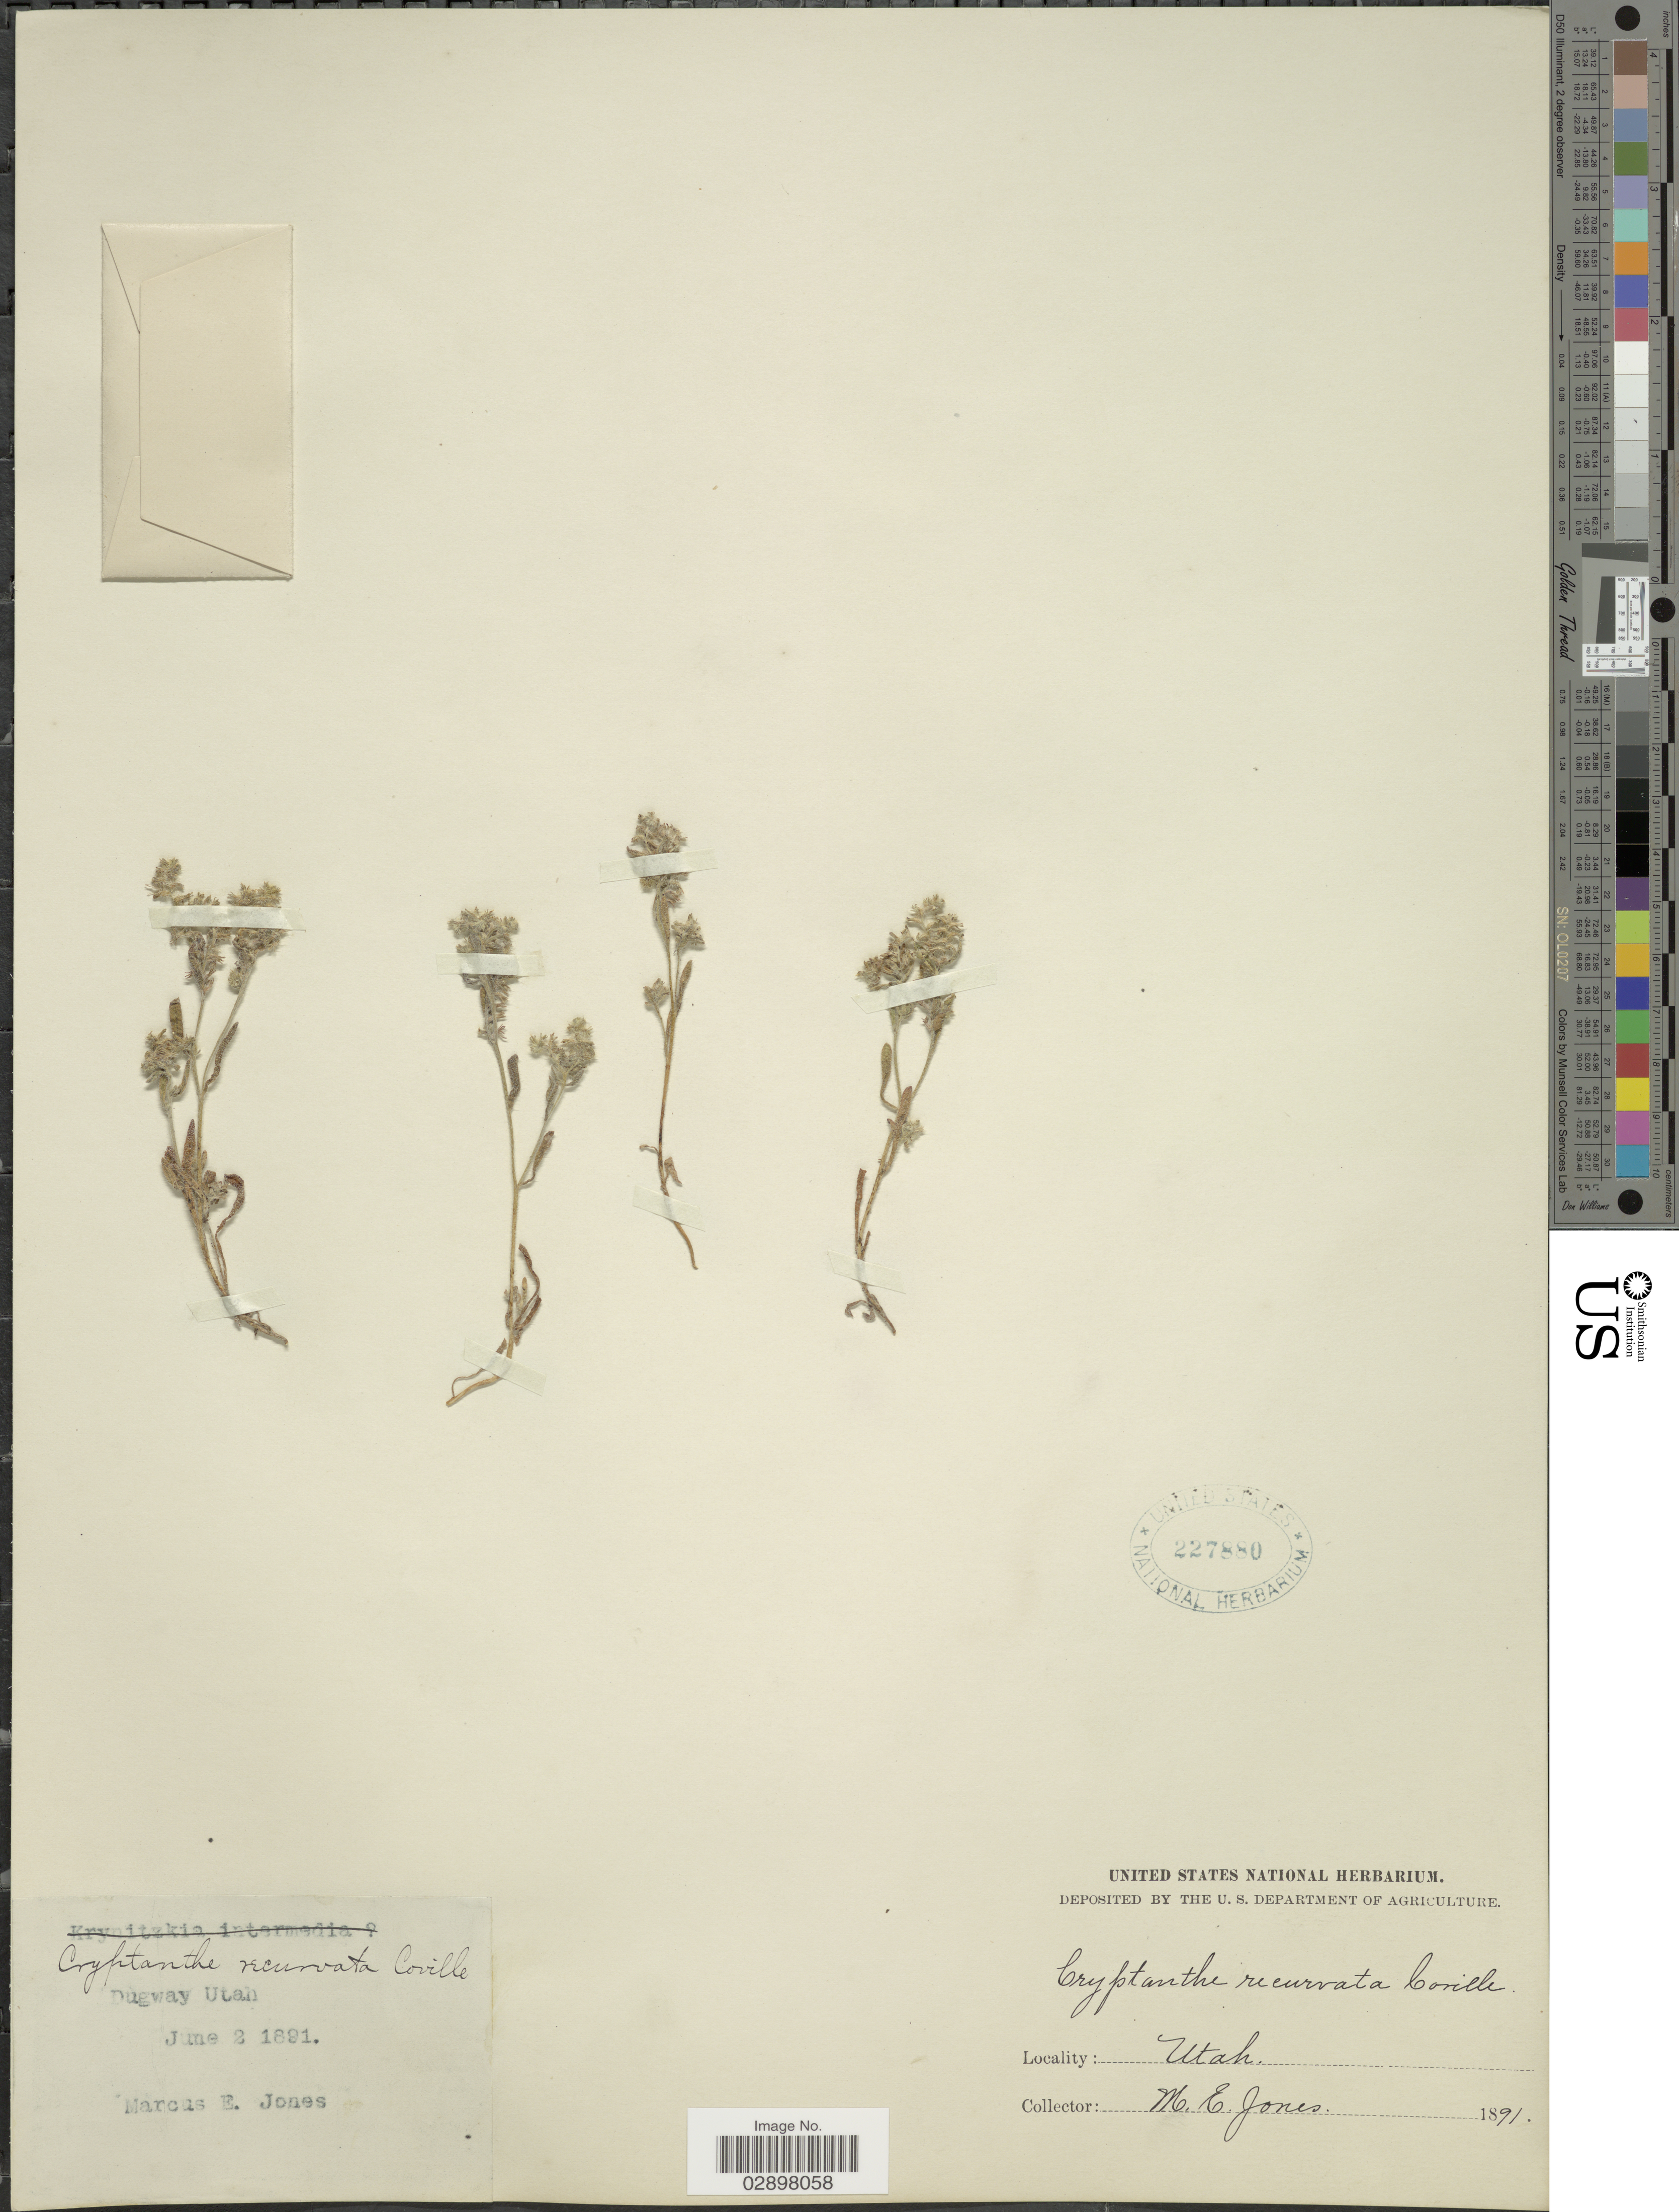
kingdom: Plantae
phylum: Tracheophyta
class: Magnoliopsida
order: Boraginales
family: Boraginaceae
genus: Cryptantha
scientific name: Cryptantha recurvata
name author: Coville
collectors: M. E. Jones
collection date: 1891-06-02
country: United States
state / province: Utah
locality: Dugway.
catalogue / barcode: US 227880